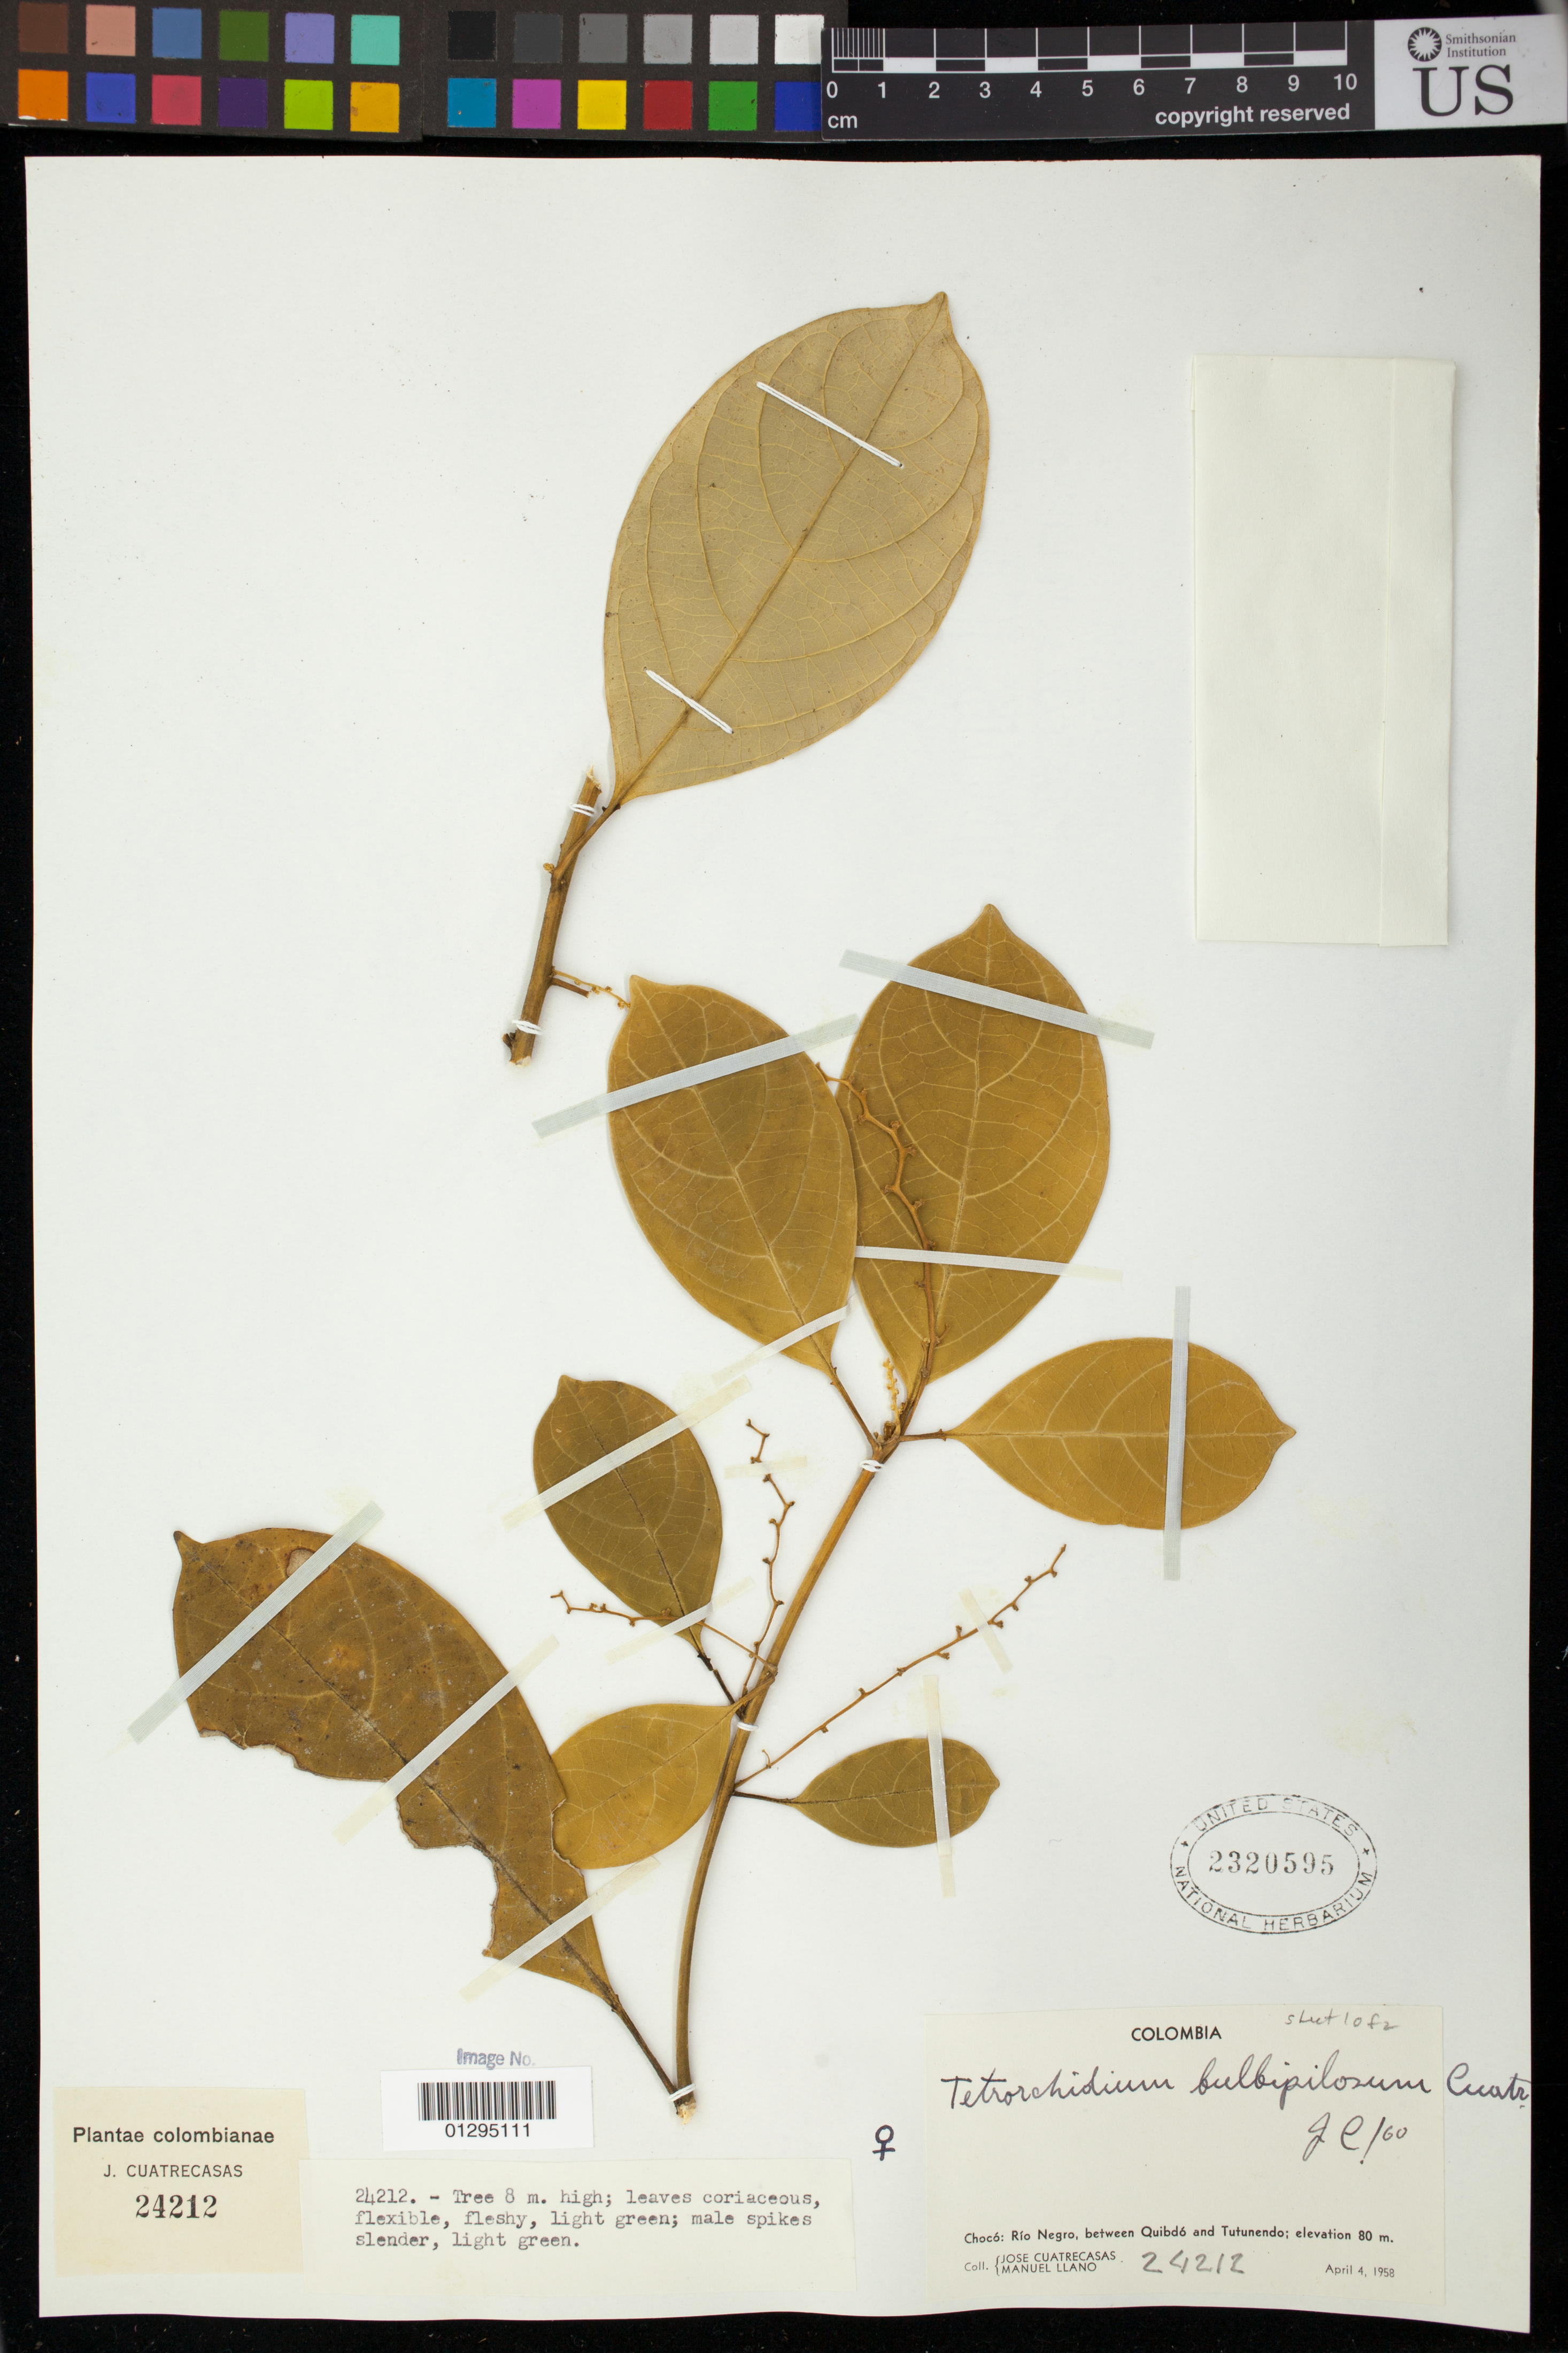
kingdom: Plantae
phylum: Tracheophyta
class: Magnoliopsida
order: Malpighiales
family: Euphorbiaceae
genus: Tetrorchidium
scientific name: Tetrorchidium bulbipilosum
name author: Cuatrec.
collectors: J. Cuatrecasas & M. Llano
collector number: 24212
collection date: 1958-04-04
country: Colombia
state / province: Chocó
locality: Rio Negro, between Quibdo and Tutunendo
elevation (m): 80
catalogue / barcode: US 2320595